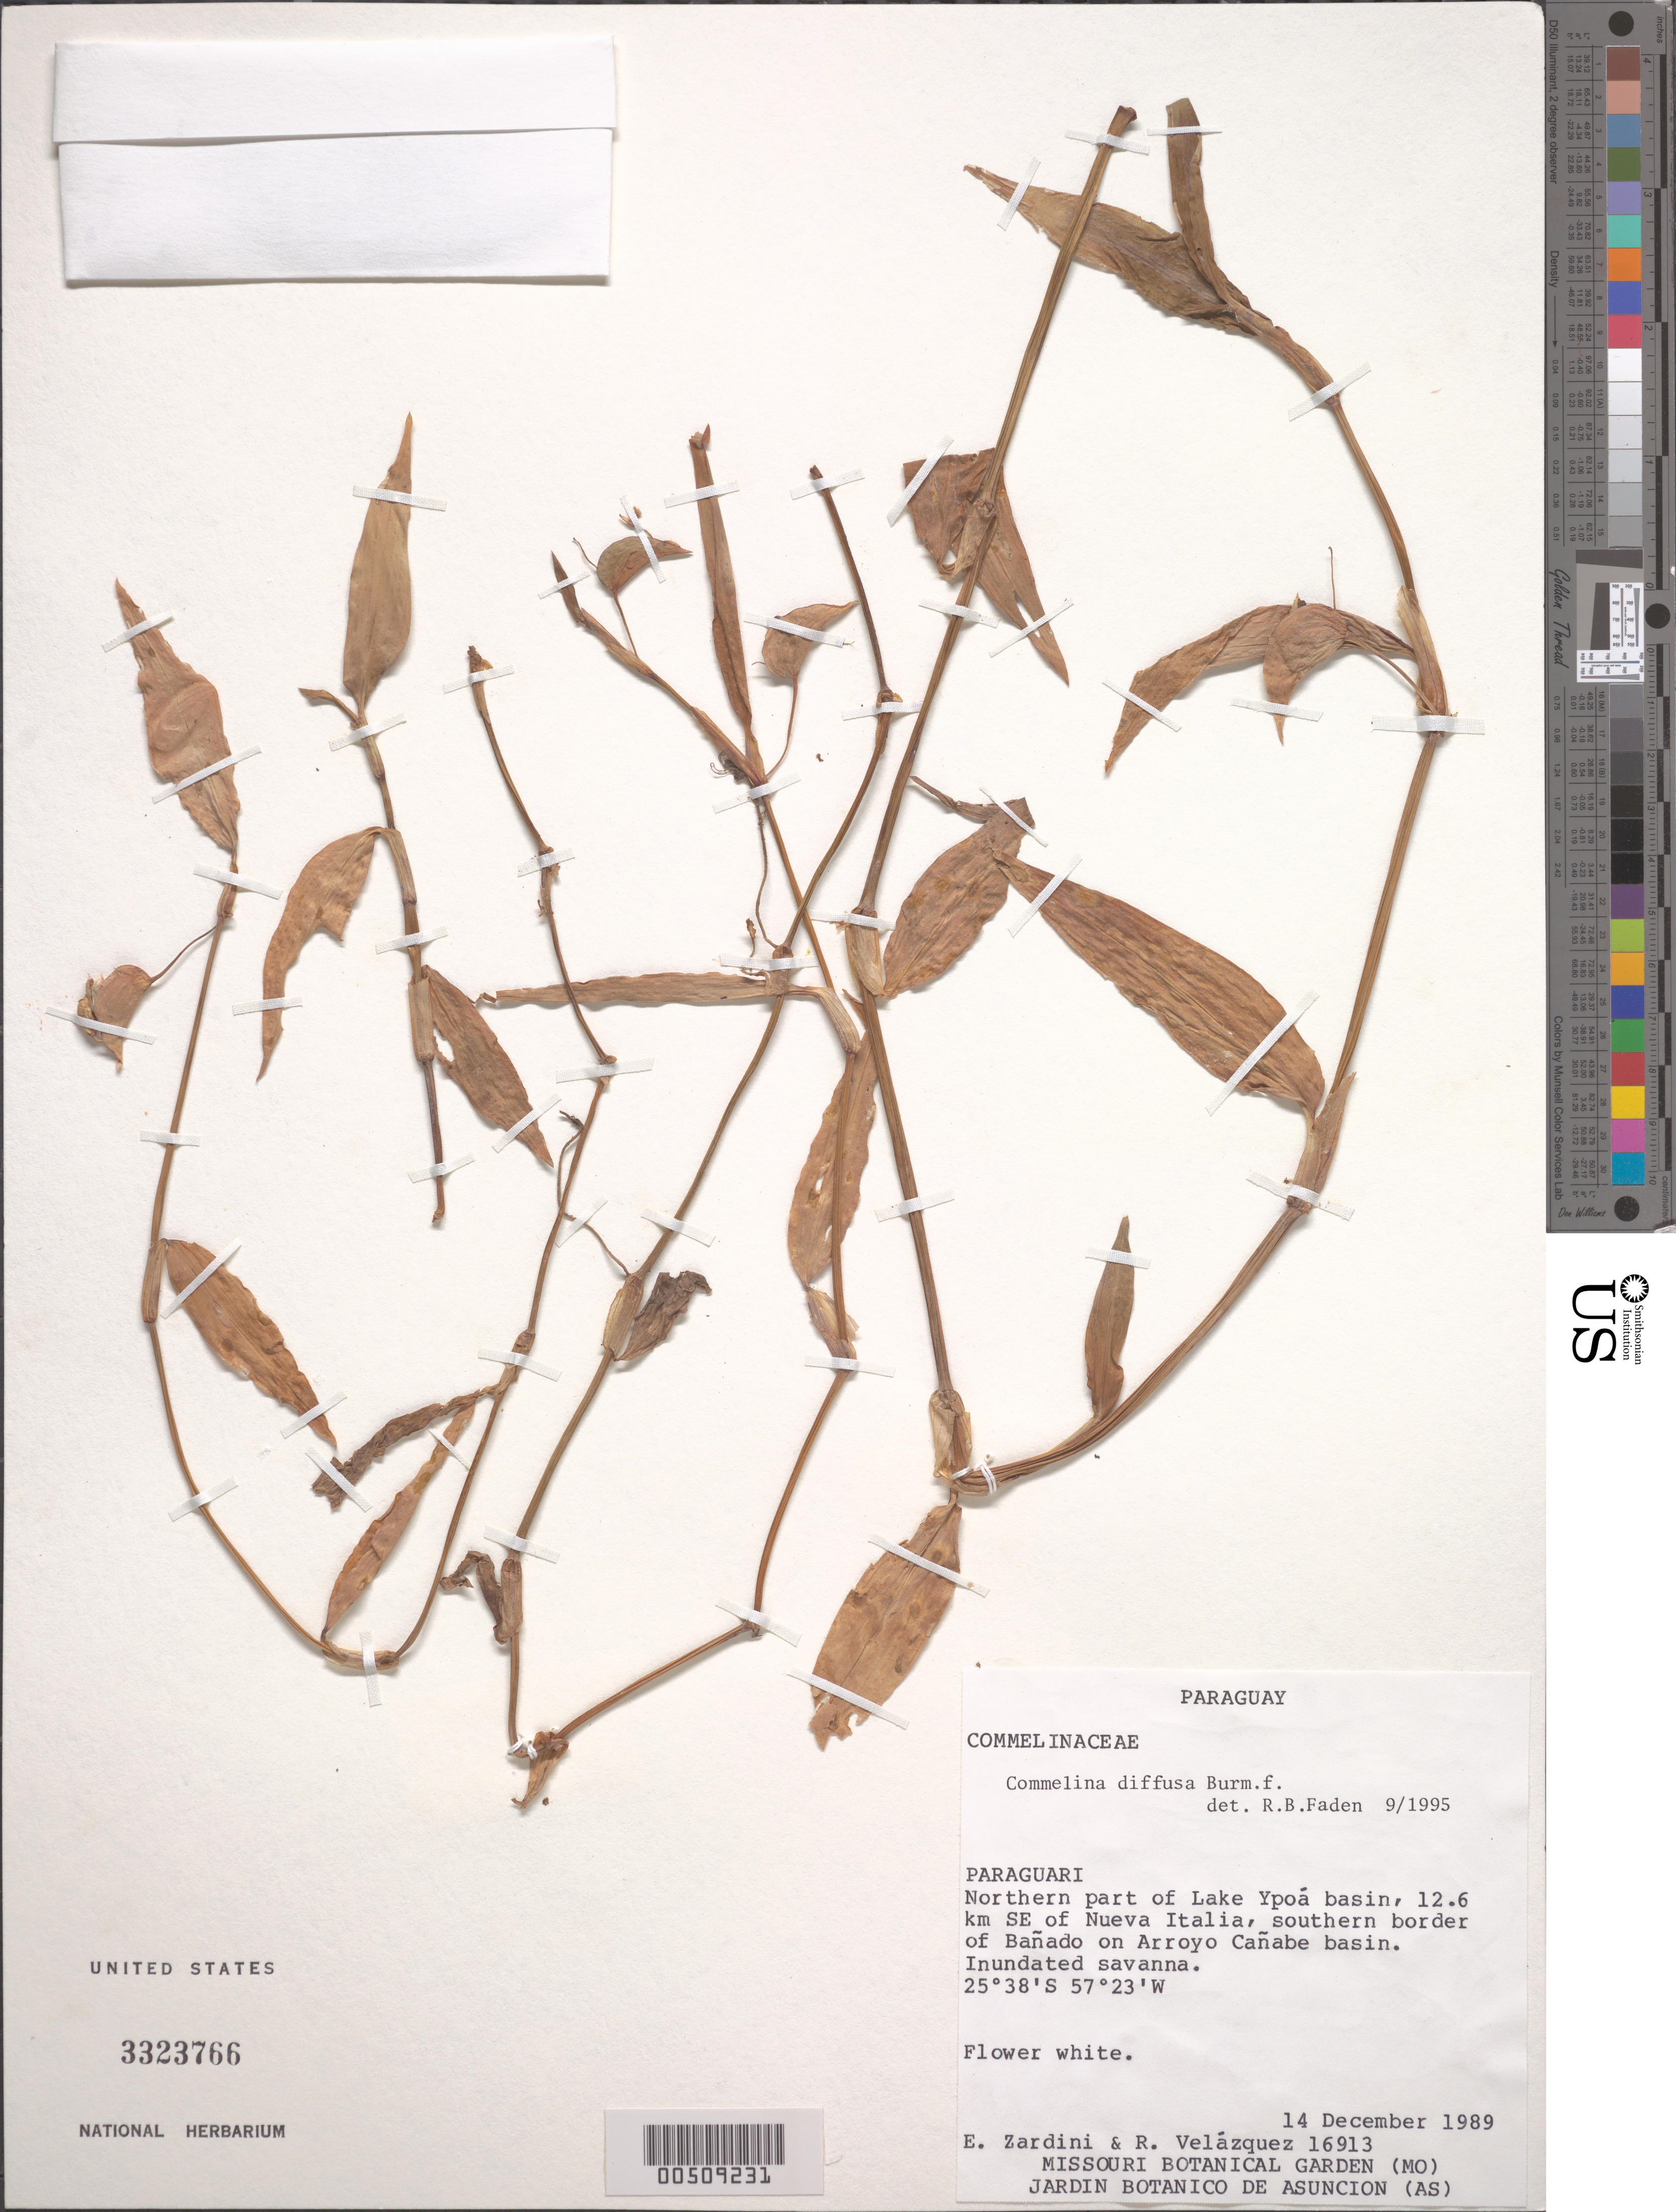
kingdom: Plantae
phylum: Tracheophyta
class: Liliopsida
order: Commelinales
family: Commelinaceae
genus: Commelina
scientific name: Commelina diffusa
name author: Burm. f.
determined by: Faden, Robert B., (US), Smithsonian Institution - National Museum of Natural History (UNITED STATES)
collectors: E. M. Zardini & R. Velasquez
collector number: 16913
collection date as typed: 14 Dec 1989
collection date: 1989-12-14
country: Paraguay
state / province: Paraguarí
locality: Lake ypoa, se of nueva italia, southern border of banado on arroyo canabe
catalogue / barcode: US 3323766